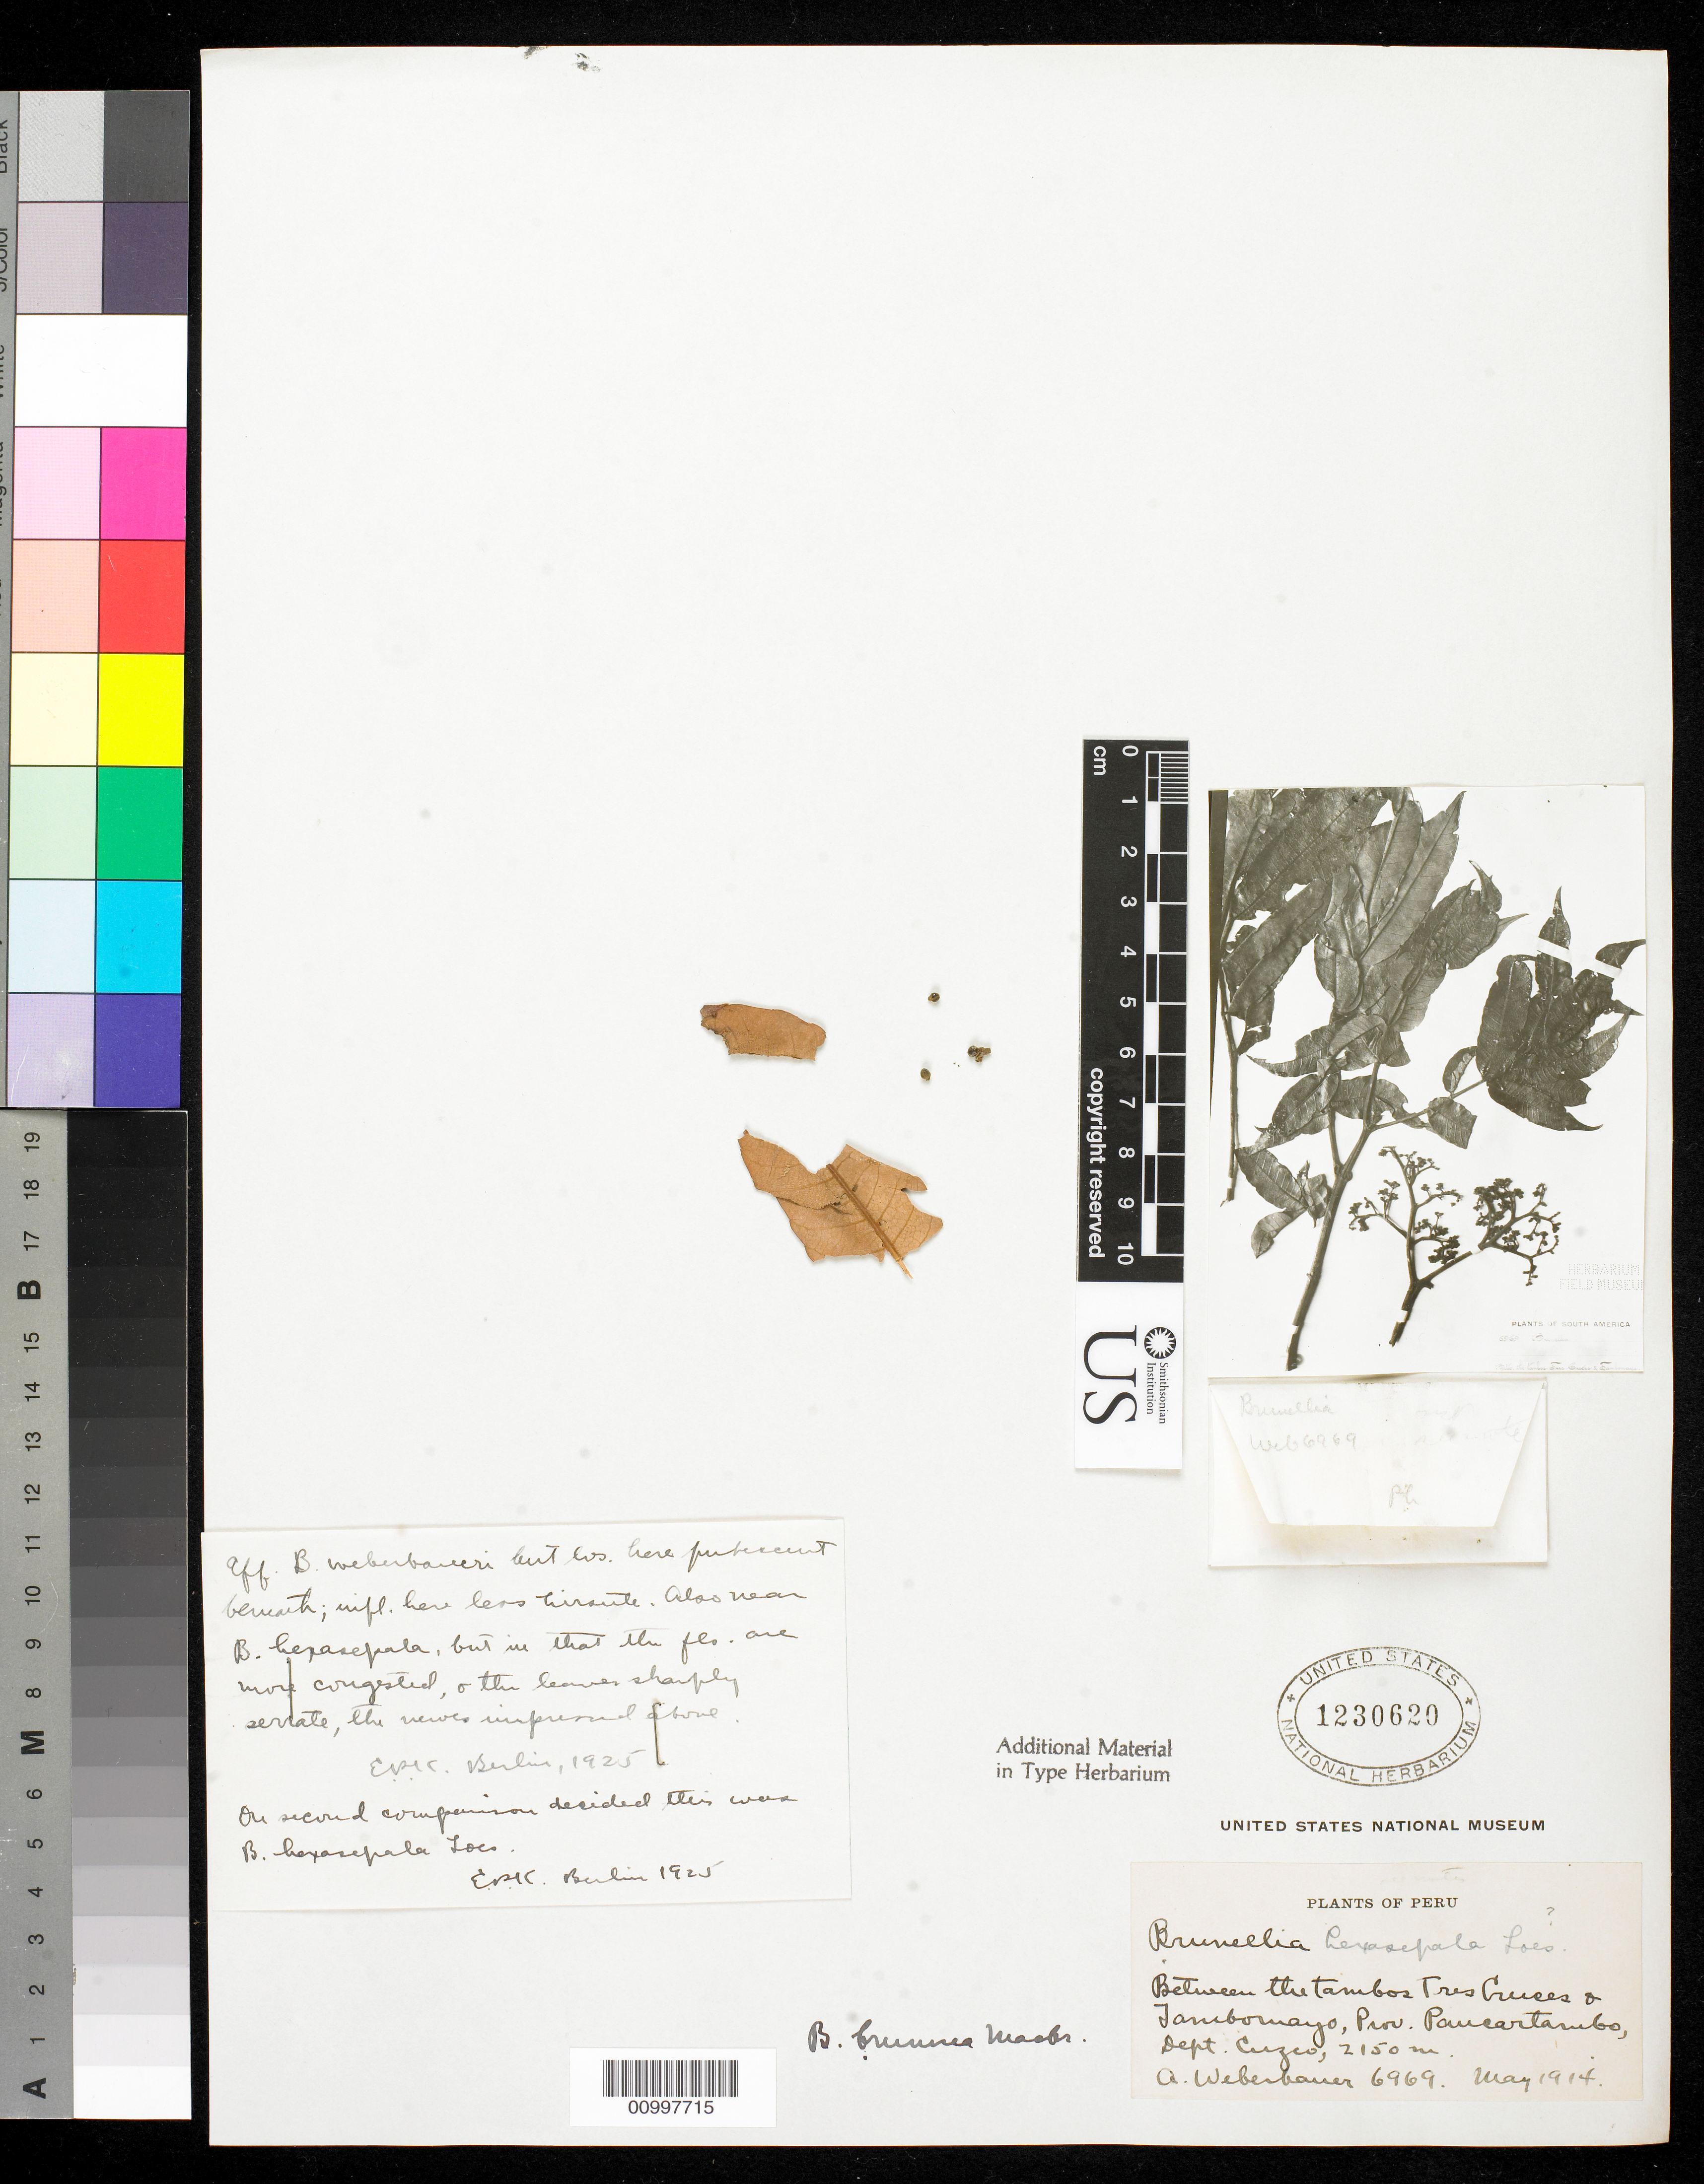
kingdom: Plantae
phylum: Tracheophyta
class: Magnoliopsida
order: Oxalidales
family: Brunelliaceae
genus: Brunellia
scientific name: Brunellia brunnea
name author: J.F. Macbr.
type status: Isotype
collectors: A. Weberbauer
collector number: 6969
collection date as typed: May 1914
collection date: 1914-05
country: Peru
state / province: Cusco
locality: Paucartambo. Between the Tambos Tres Cruces o Tambomayo. Paucartambo.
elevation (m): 2150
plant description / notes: Sheet mounted with photograph and fragmentary material of type specimen (both ex herb. F?)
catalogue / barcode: US 1230620